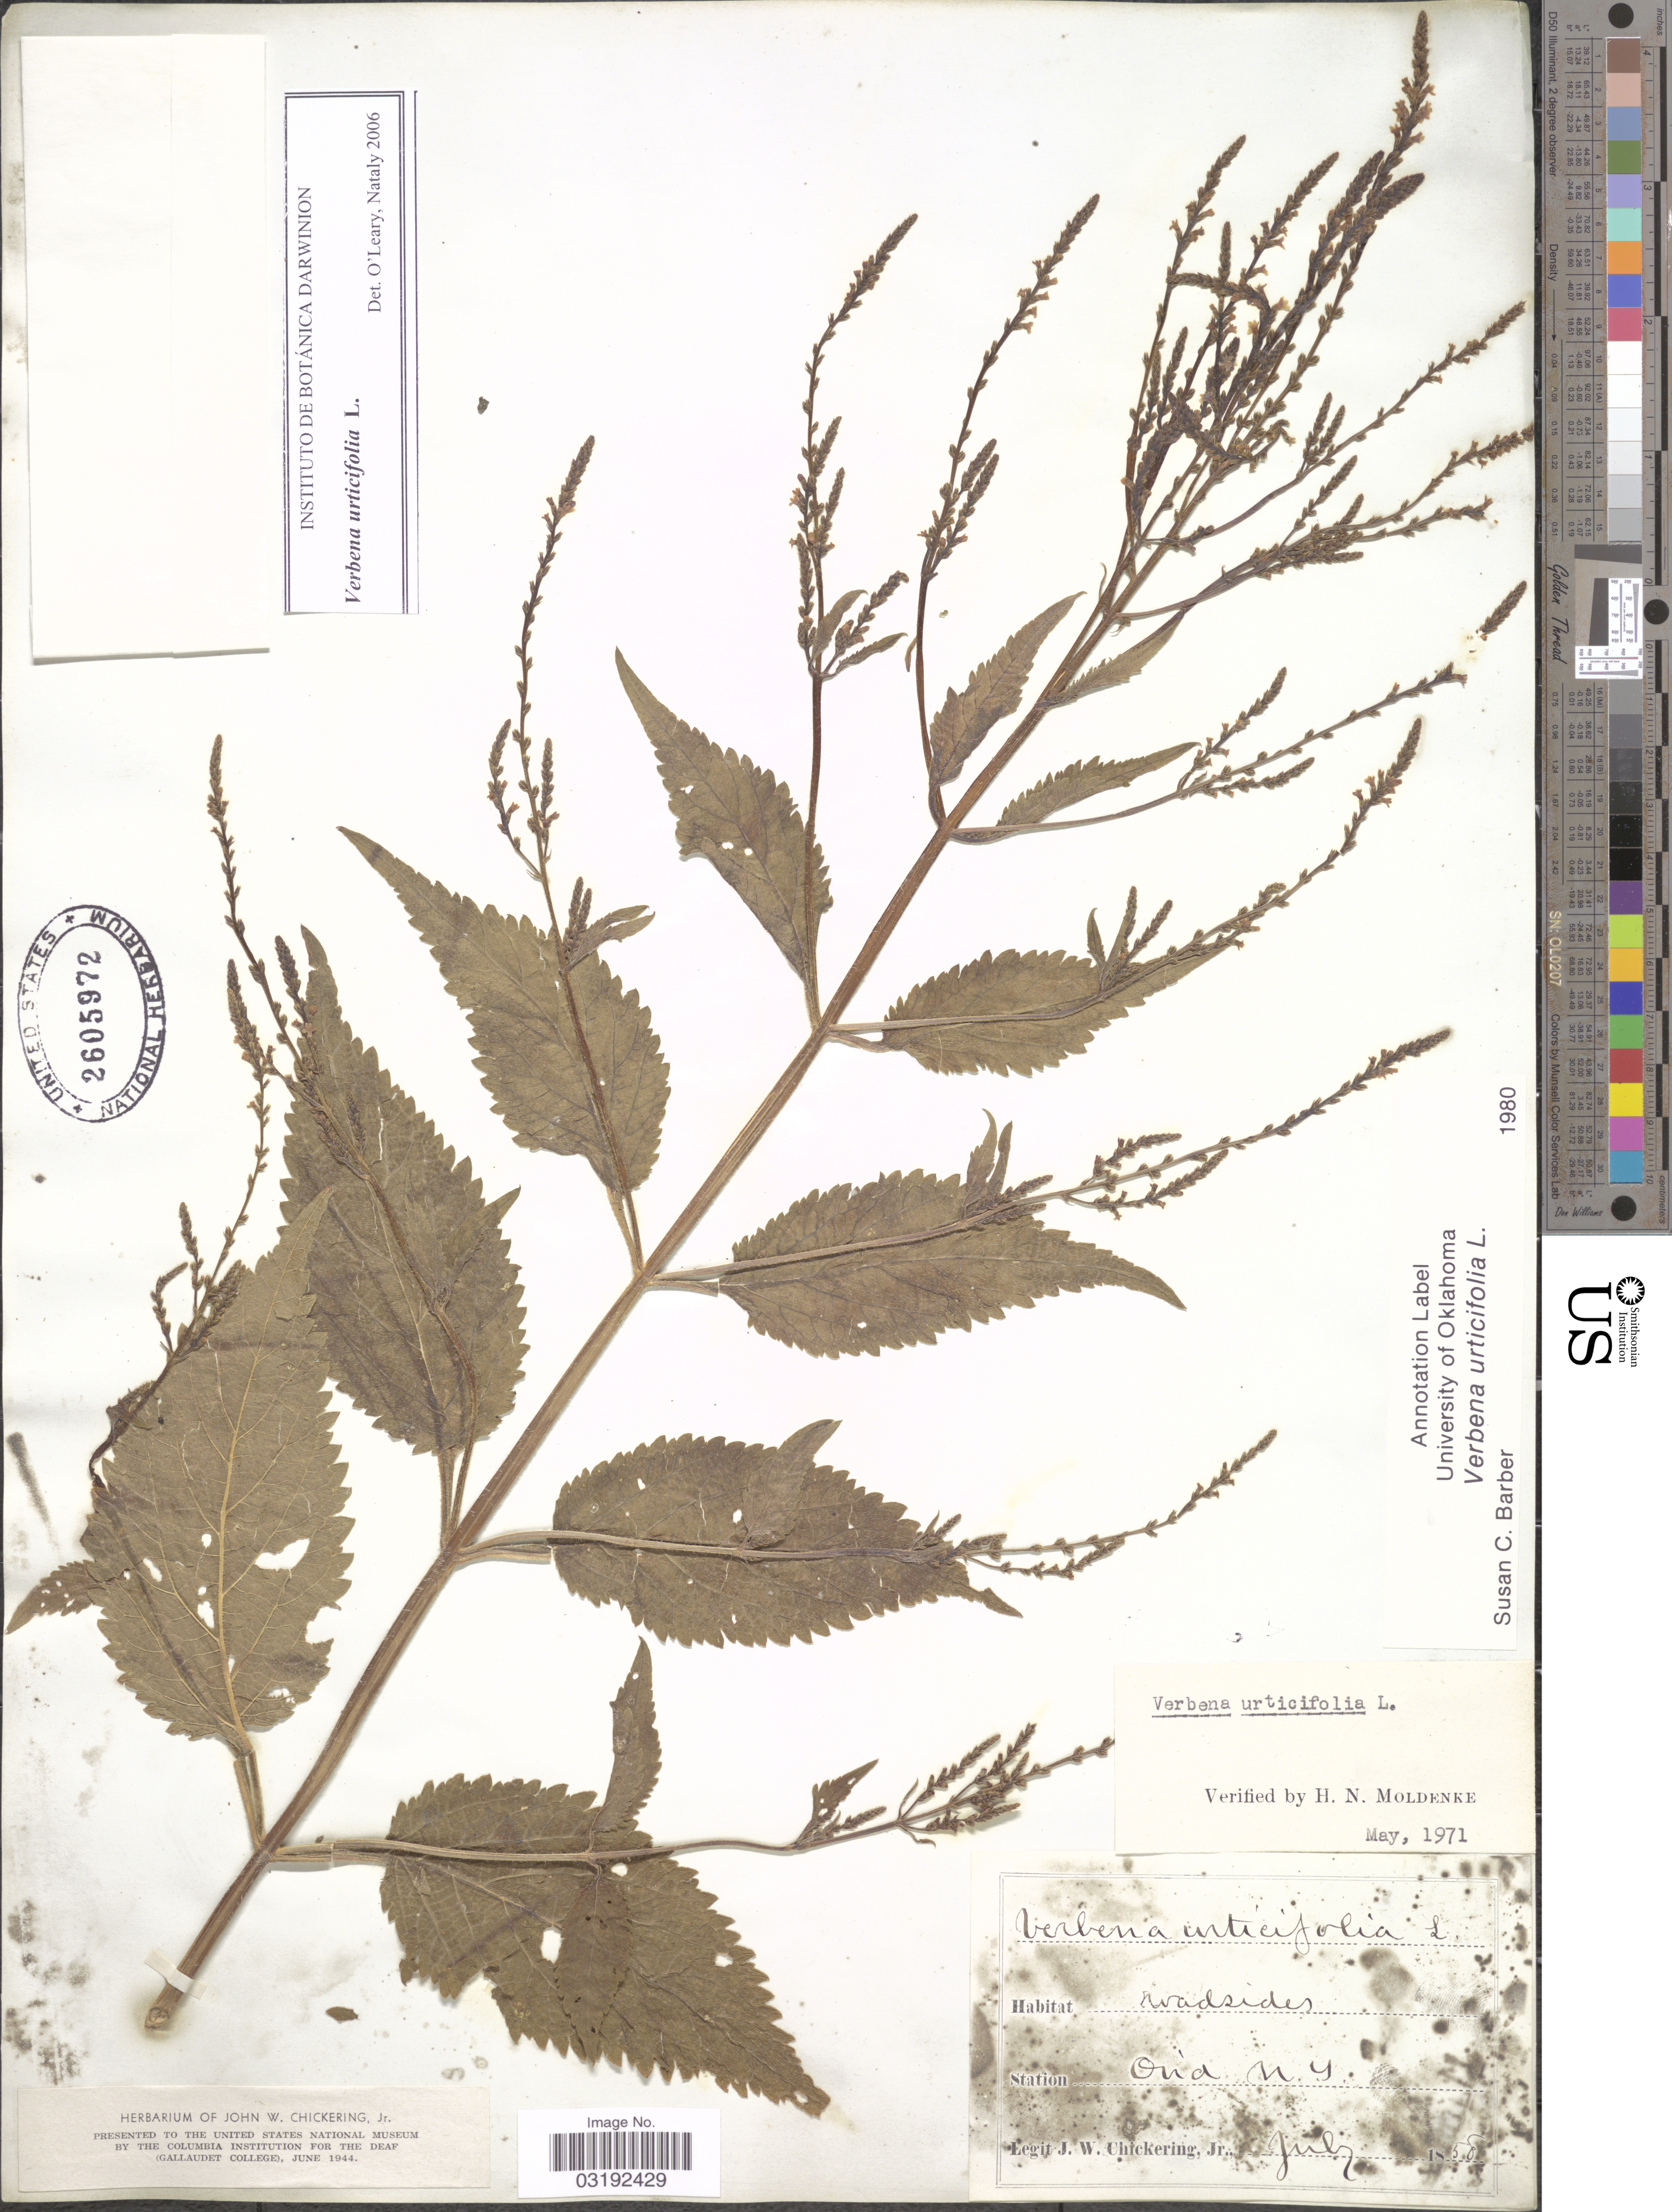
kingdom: Plantae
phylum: Tracheophyta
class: Magnoliopsida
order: Lamiales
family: Verbenaceae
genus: Verbena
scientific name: Verbena urticifolia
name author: L.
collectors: J. W. Chickering Jr.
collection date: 1858-07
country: United States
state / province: New York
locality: Roadsides, Station Ovid N.Y.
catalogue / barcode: US 2605972